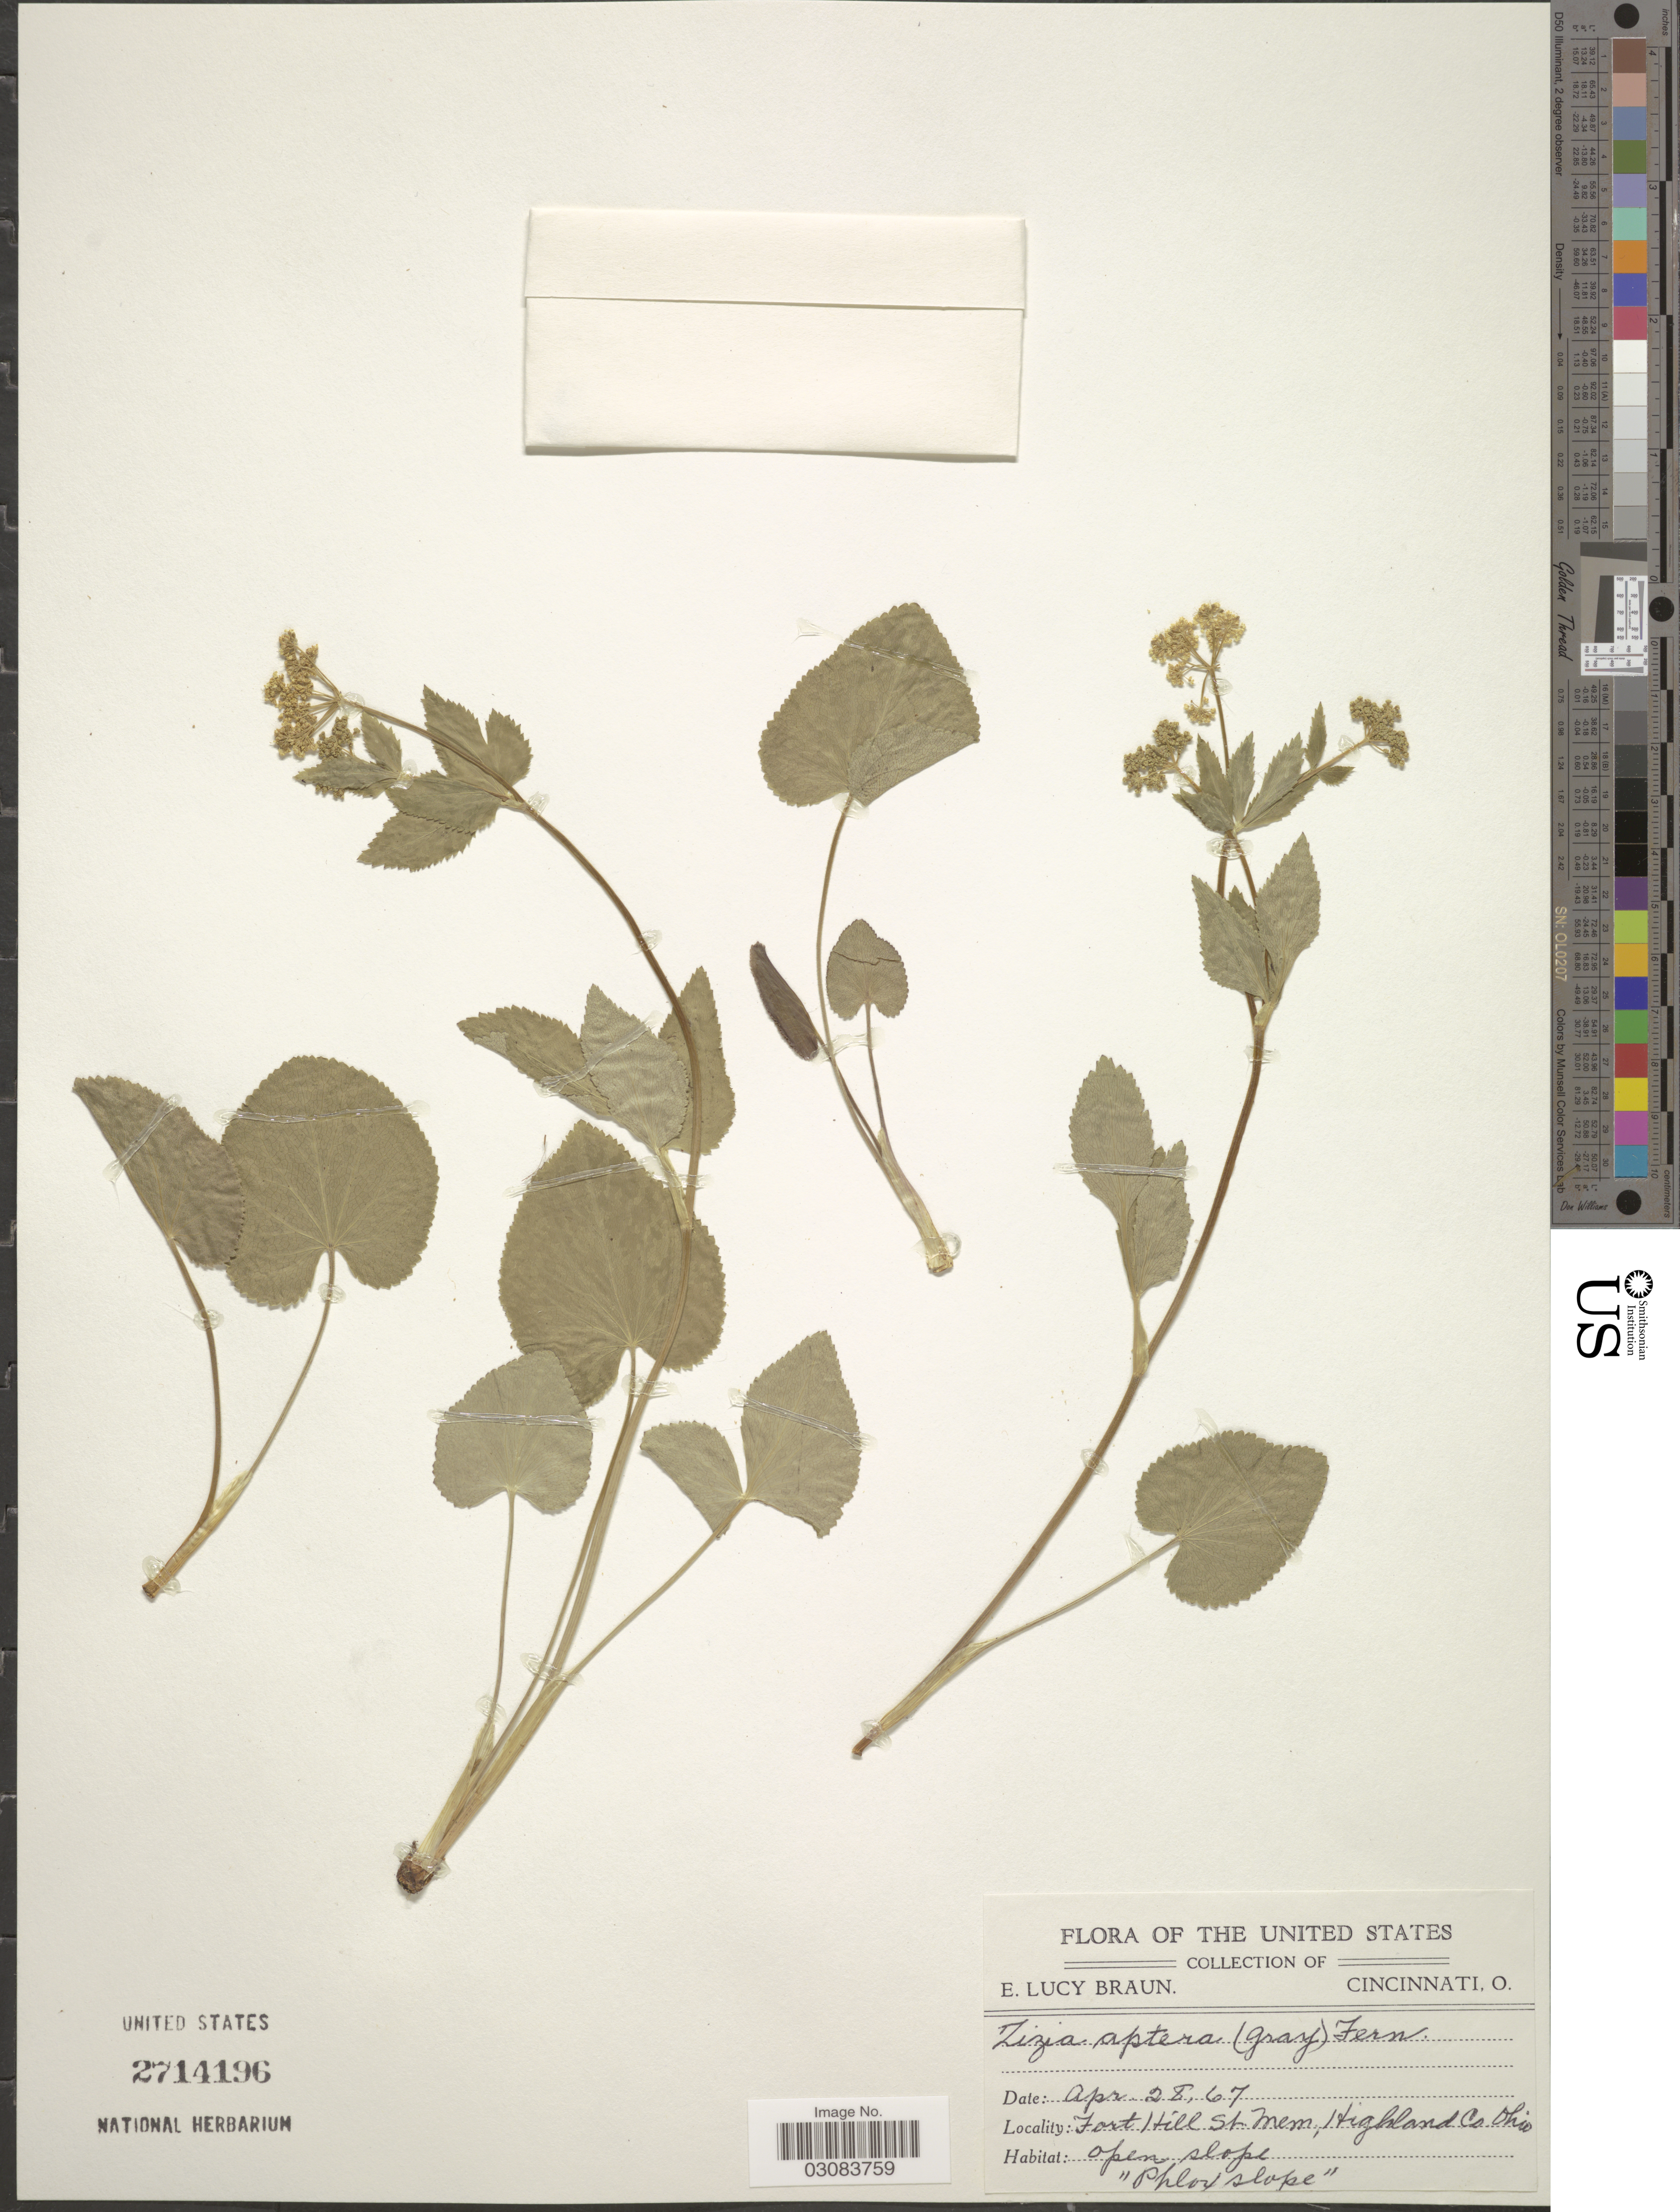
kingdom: Plantae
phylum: Tracheophyta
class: Magnoliopsida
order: Apiales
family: Apiaceae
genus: Zizia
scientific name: Zizia aptera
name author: (A. Gray) Fernald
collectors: E. L. Braun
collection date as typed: Transcribed d/m/y: 28/6/7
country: United States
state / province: Ohio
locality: Fort Hill St Mem, Highland Co.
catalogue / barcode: US 2714196